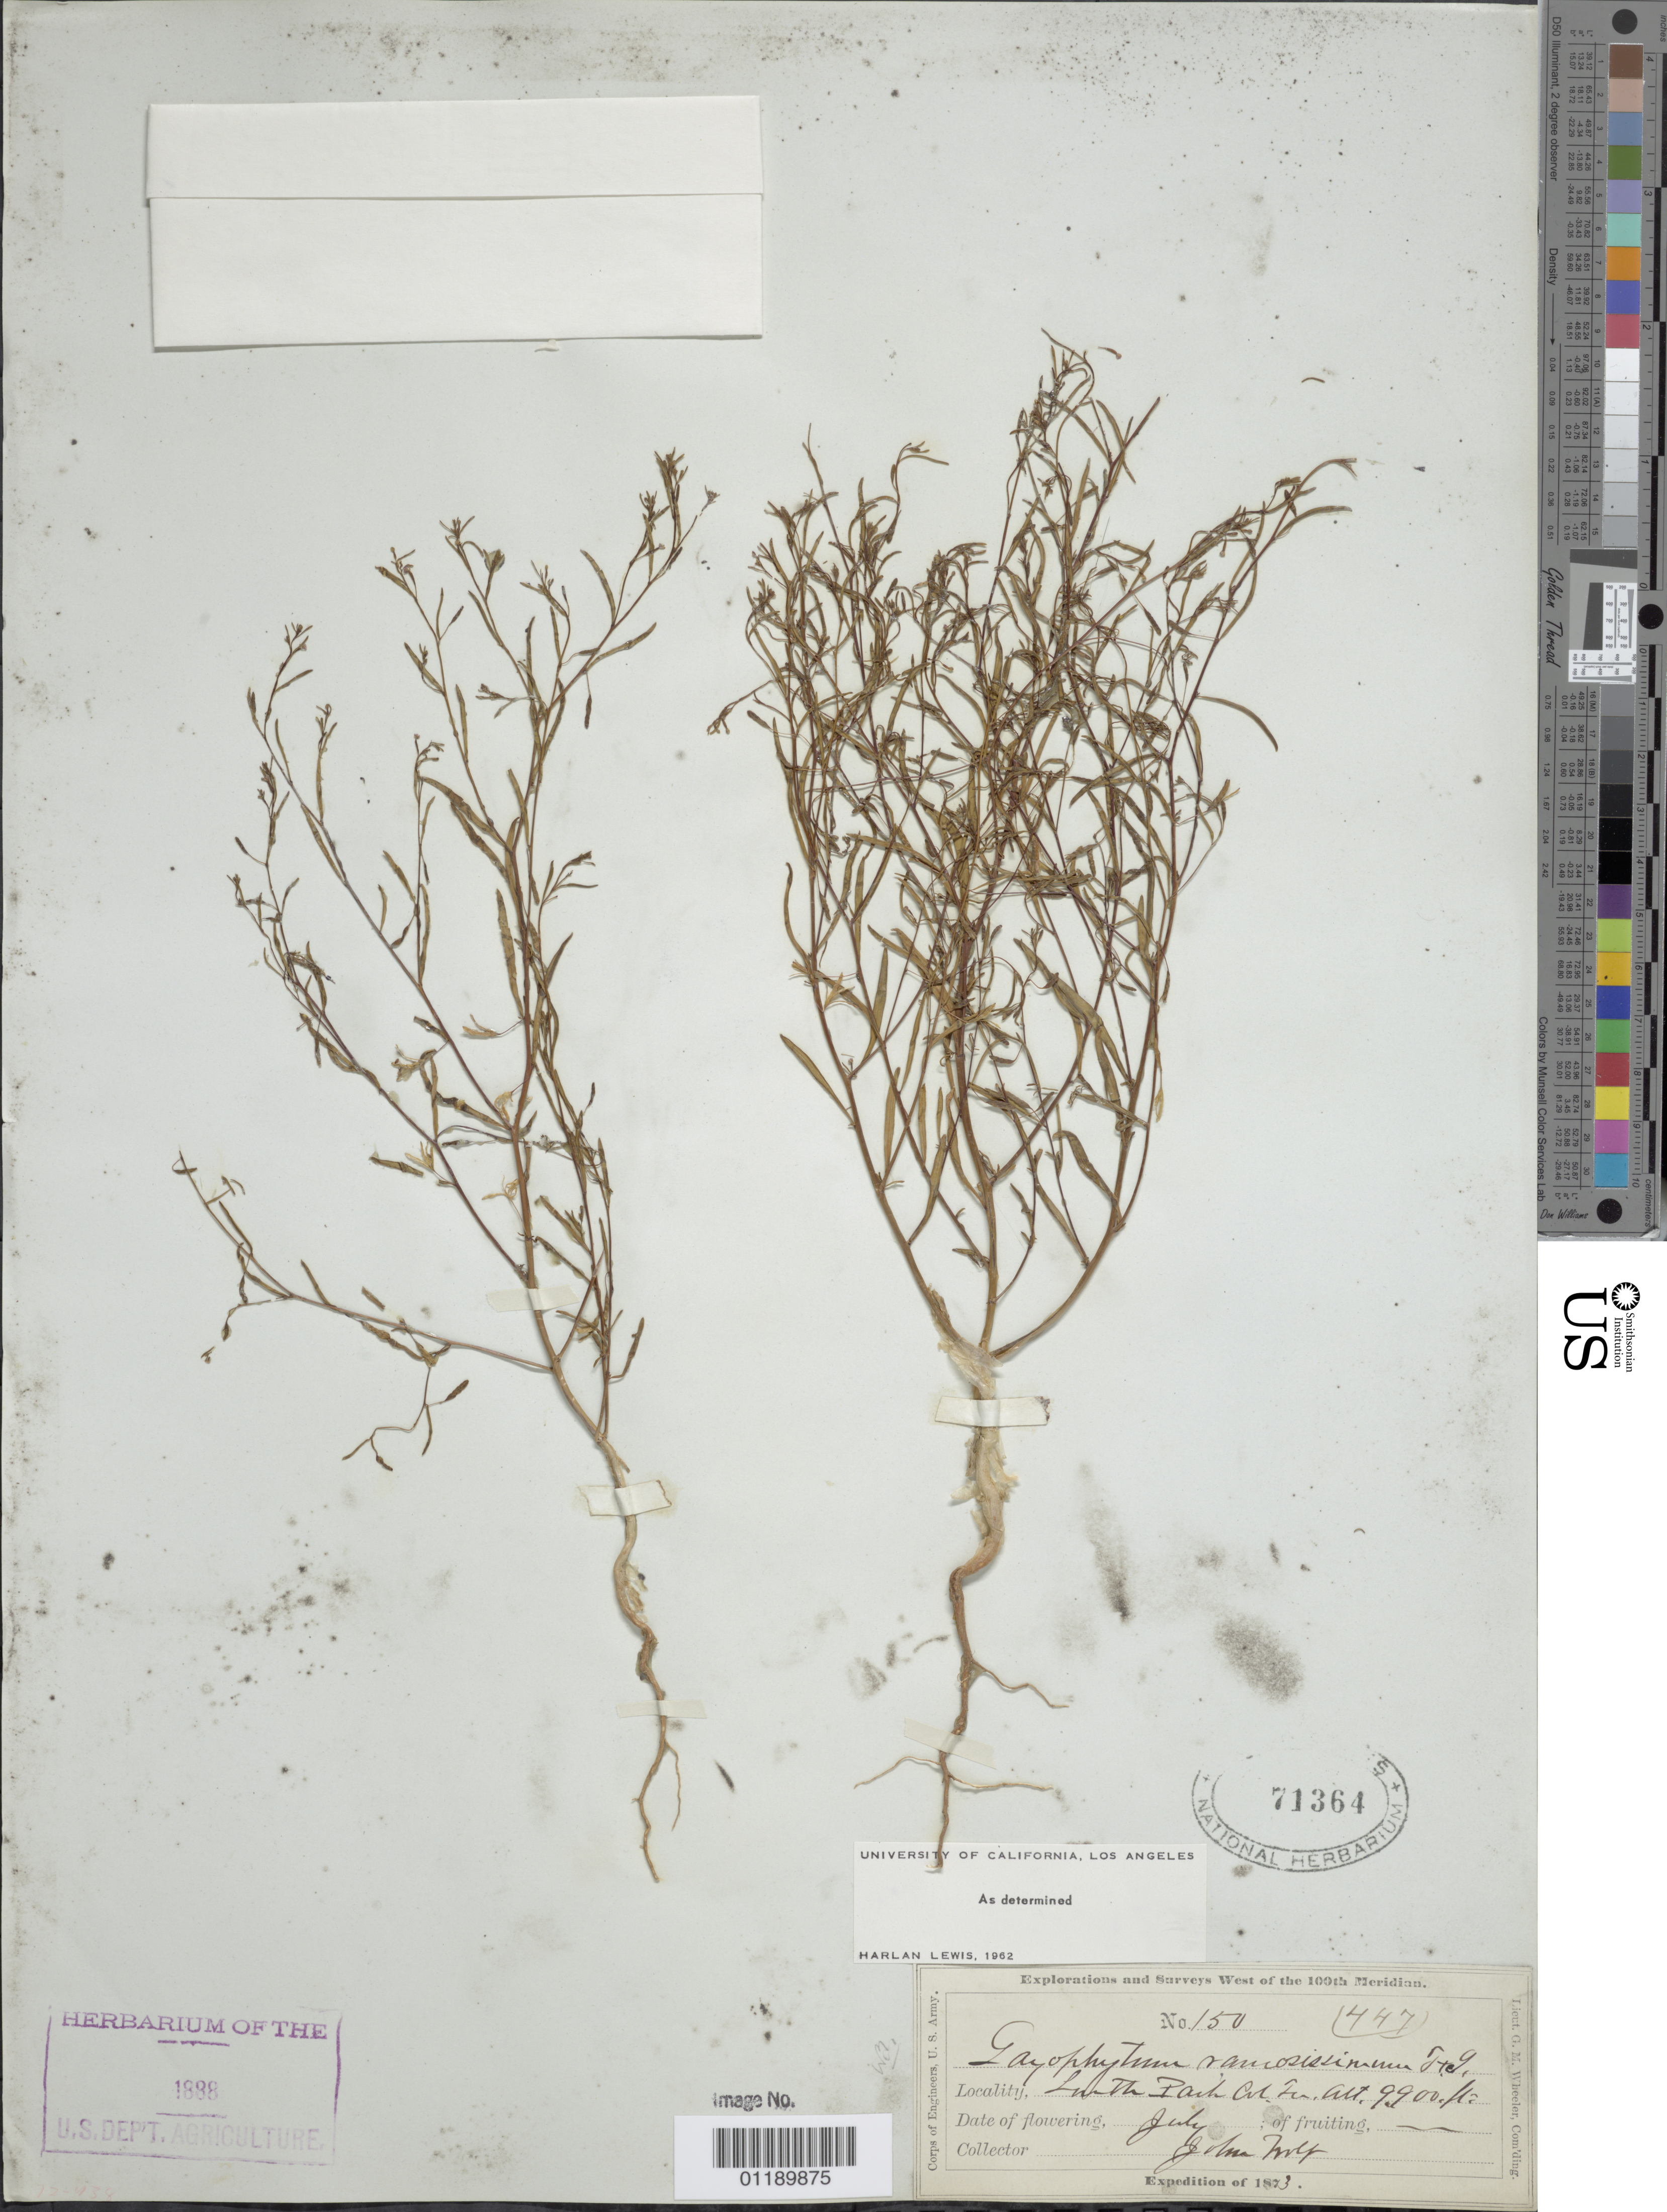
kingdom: Plantae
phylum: Tracheophyta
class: Magnoliopsida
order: Myrtales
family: Onagraceae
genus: Gayophytum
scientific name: Gayophytum ramosissimum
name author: Torr. & A. Gray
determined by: Lewis, H.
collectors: J. Wolf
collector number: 150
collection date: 1873-07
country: United States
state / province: Colorado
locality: South Park, Col. Ter.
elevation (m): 3018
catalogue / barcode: US 71364